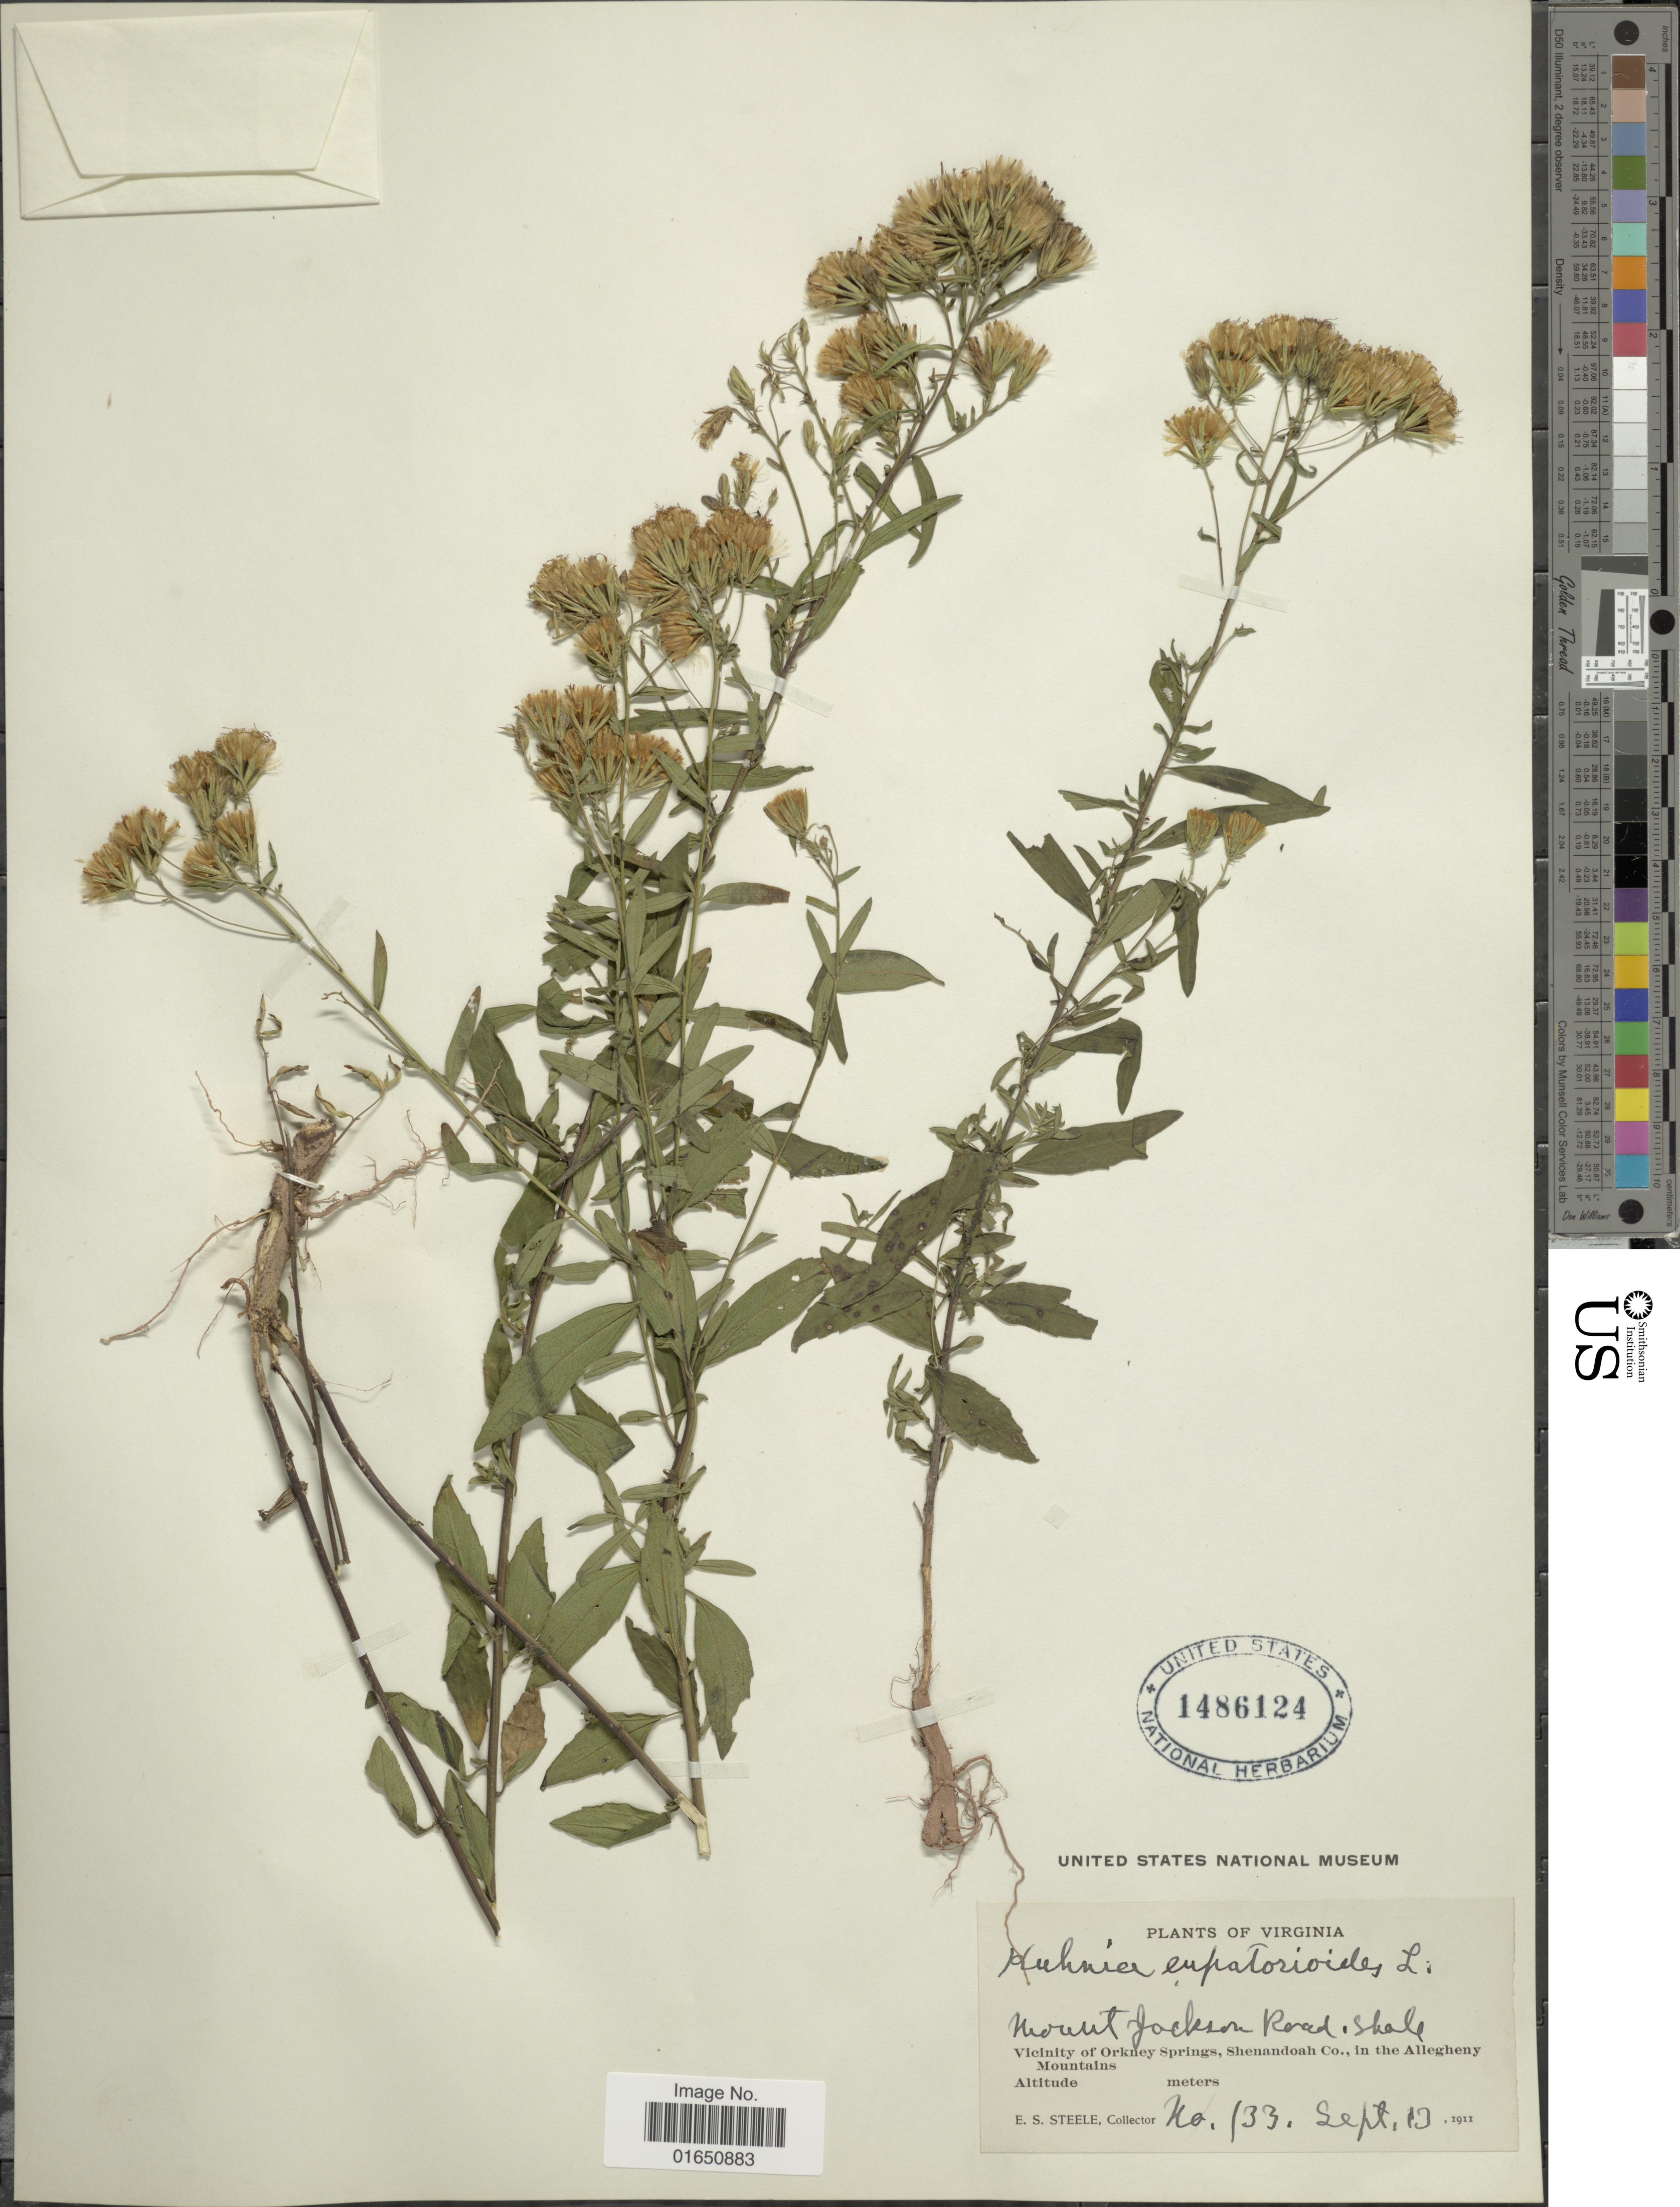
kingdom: Plantae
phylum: Tracheophyta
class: Magnoliopsida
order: Asterales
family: Asteraceae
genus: Brickellia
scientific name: Brickellia eupatorioides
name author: (L.) Shinners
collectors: E. Steele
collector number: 133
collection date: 1911-09-13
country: United States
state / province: Virginia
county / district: Shenandoah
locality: Mount Jackson Road. Vicinity of Orkney Springs, Shenandoah Co., in the Allegheny Mountains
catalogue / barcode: US 1486124